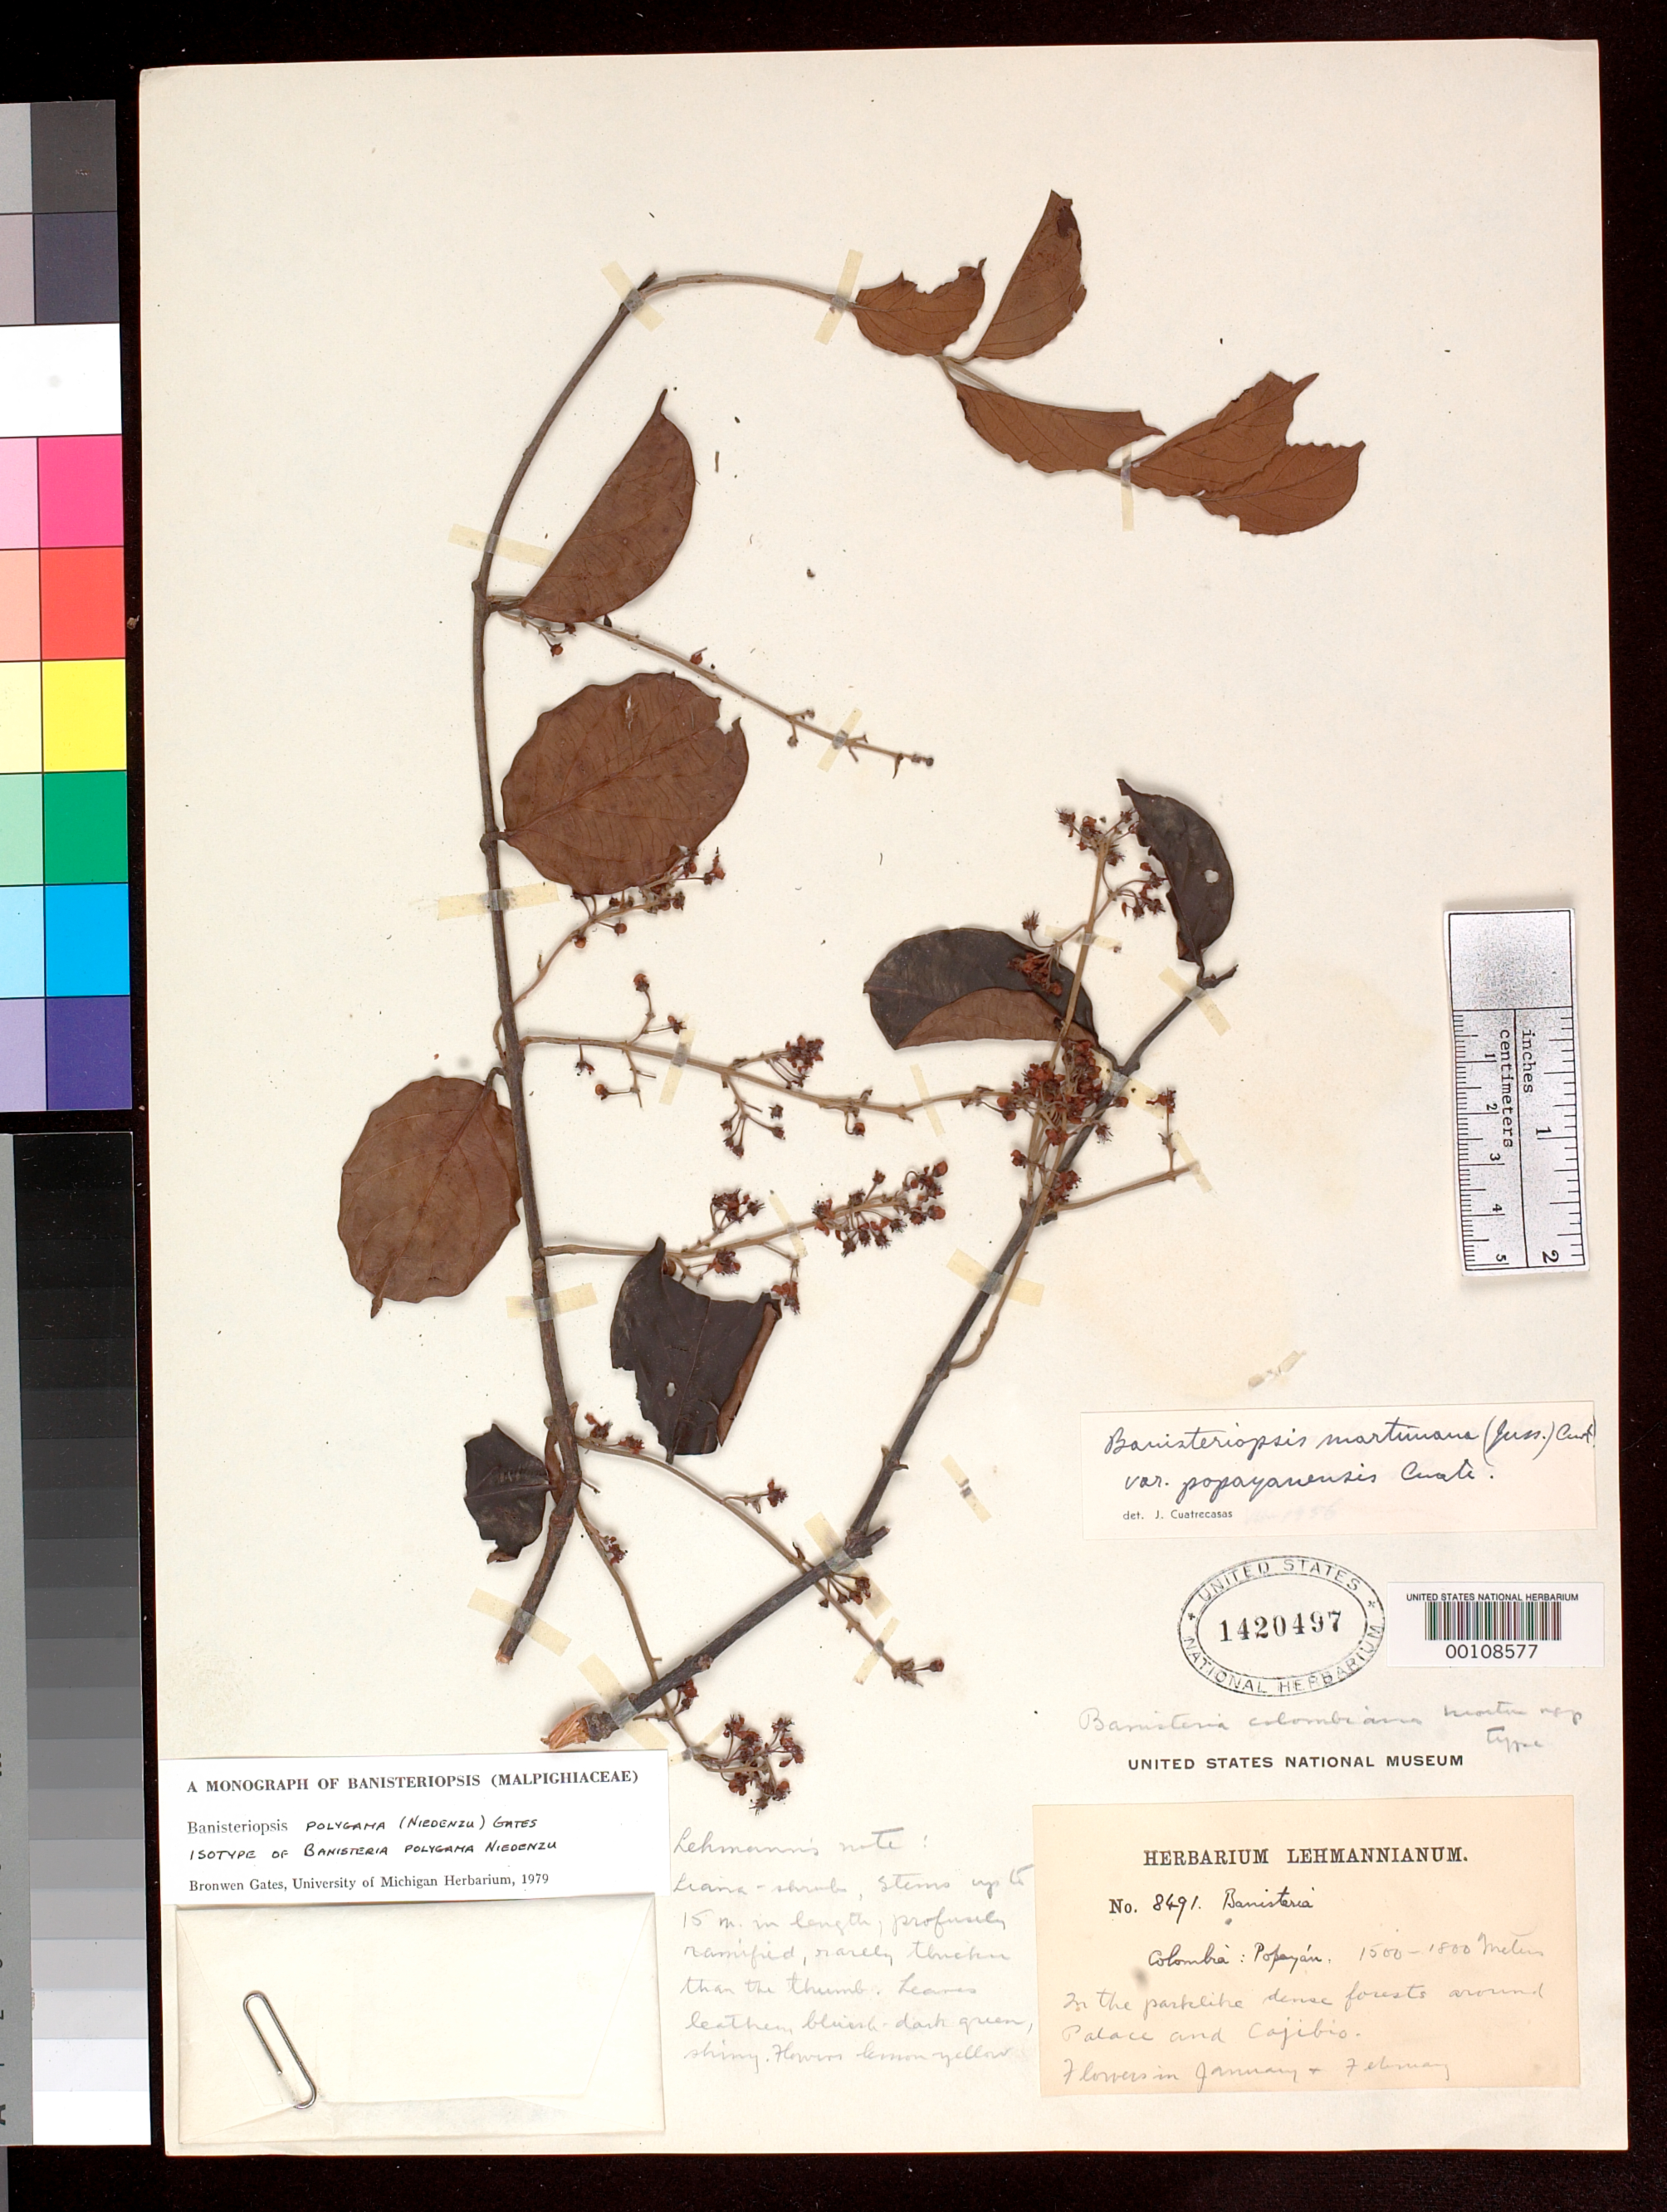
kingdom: Plantae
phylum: Tracheophyta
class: Magnoliopsida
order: Malpighiales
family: Malpighiaceae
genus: Banisteria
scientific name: Banisteria polygama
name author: Nied.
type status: Isotype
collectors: F. C. Lehmann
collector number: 8491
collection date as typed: Jan ---- and -- Feb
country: Colombia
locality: Popayan, around Paloce and Cajibia.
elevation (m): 1500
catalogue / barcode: US 1420497